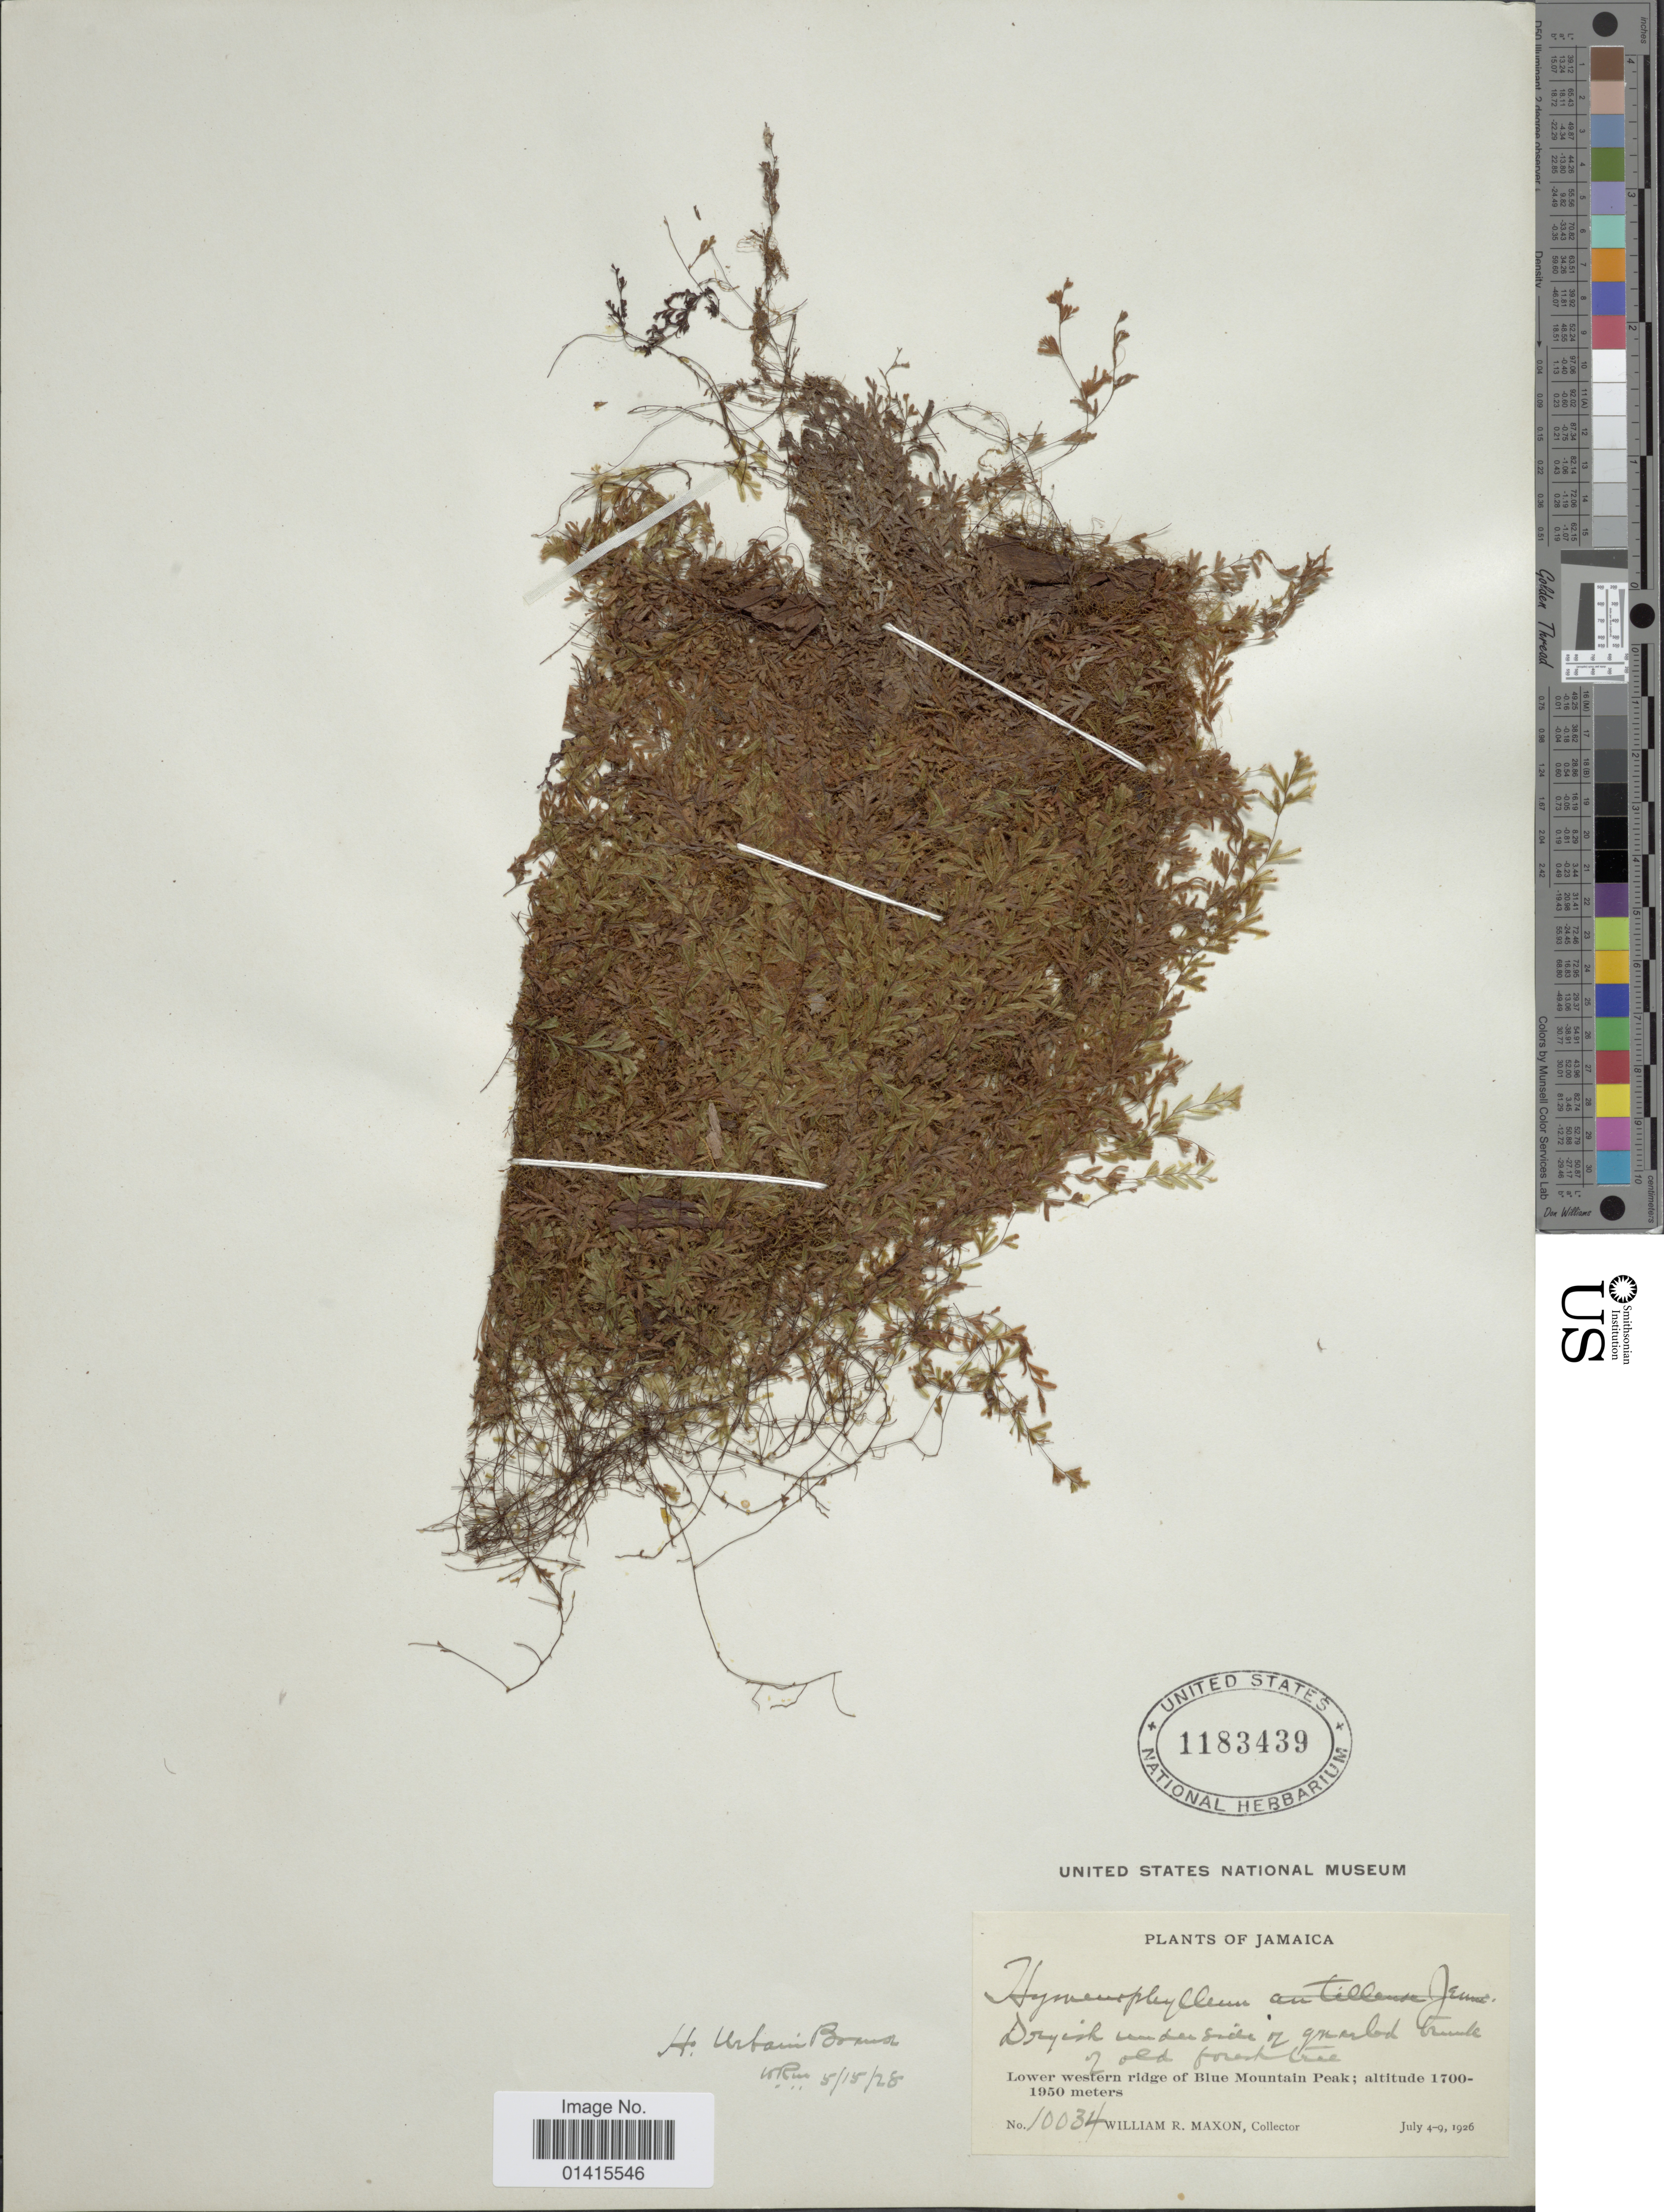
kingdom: Plantae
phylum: Tracheophyta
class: Polypodiopsida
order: Hymenophyllales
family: Hymenophyllaceae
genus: Hymenophyllum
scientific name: Hymenophyllum urbanii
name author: Brause in Urb.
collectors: W. R. Maxon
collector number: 10034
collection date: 1926-07-04/1926-07-09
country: Jamaica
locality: Lower western ridge of Blue Mountain Peak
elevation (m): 1700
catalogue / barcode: US 1183439